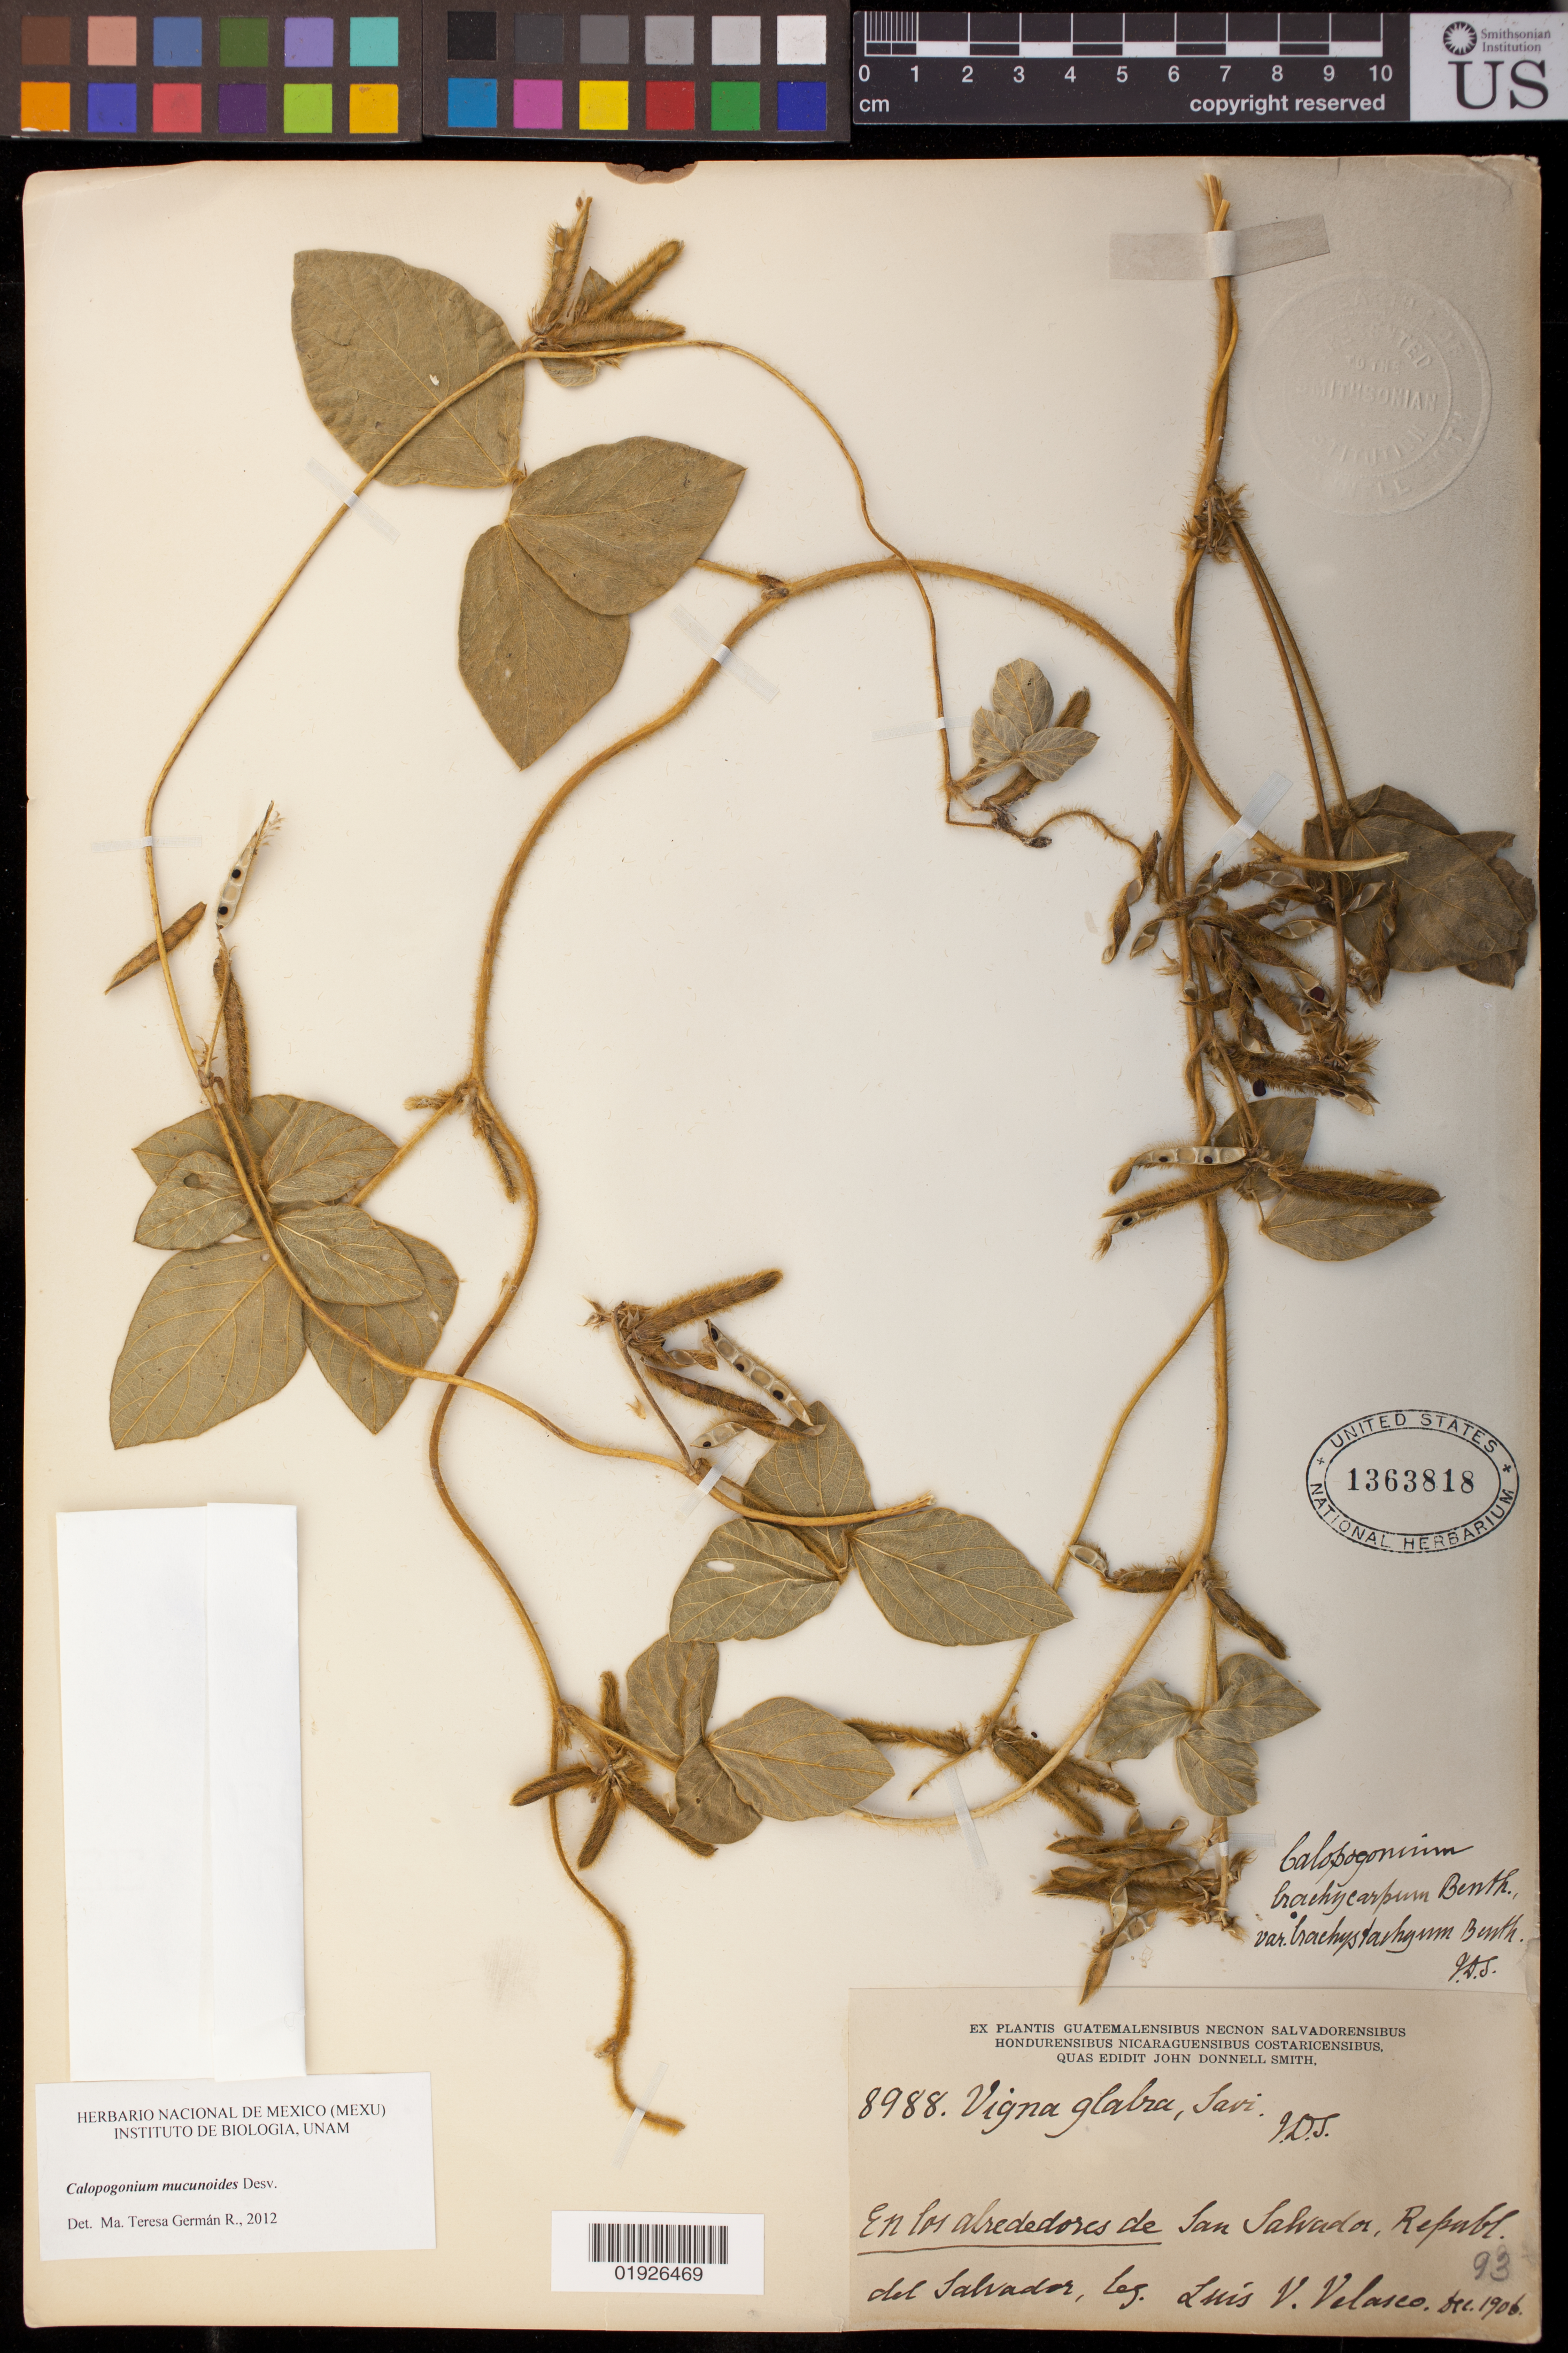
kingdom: Plantae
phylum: Tracheophyta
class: Magnoliopsida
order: Fabales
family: Fabaceae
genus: Calopogonium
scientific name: Calopogonium mucunoides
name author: Desv.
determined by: Germán R., M. T.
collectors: L. Velasco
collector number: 8988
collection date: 1906-12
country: El Salvador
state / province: San Salvador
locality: En los alrededores de San Salvador, Republ. del Salvador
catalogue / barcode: US 1363818